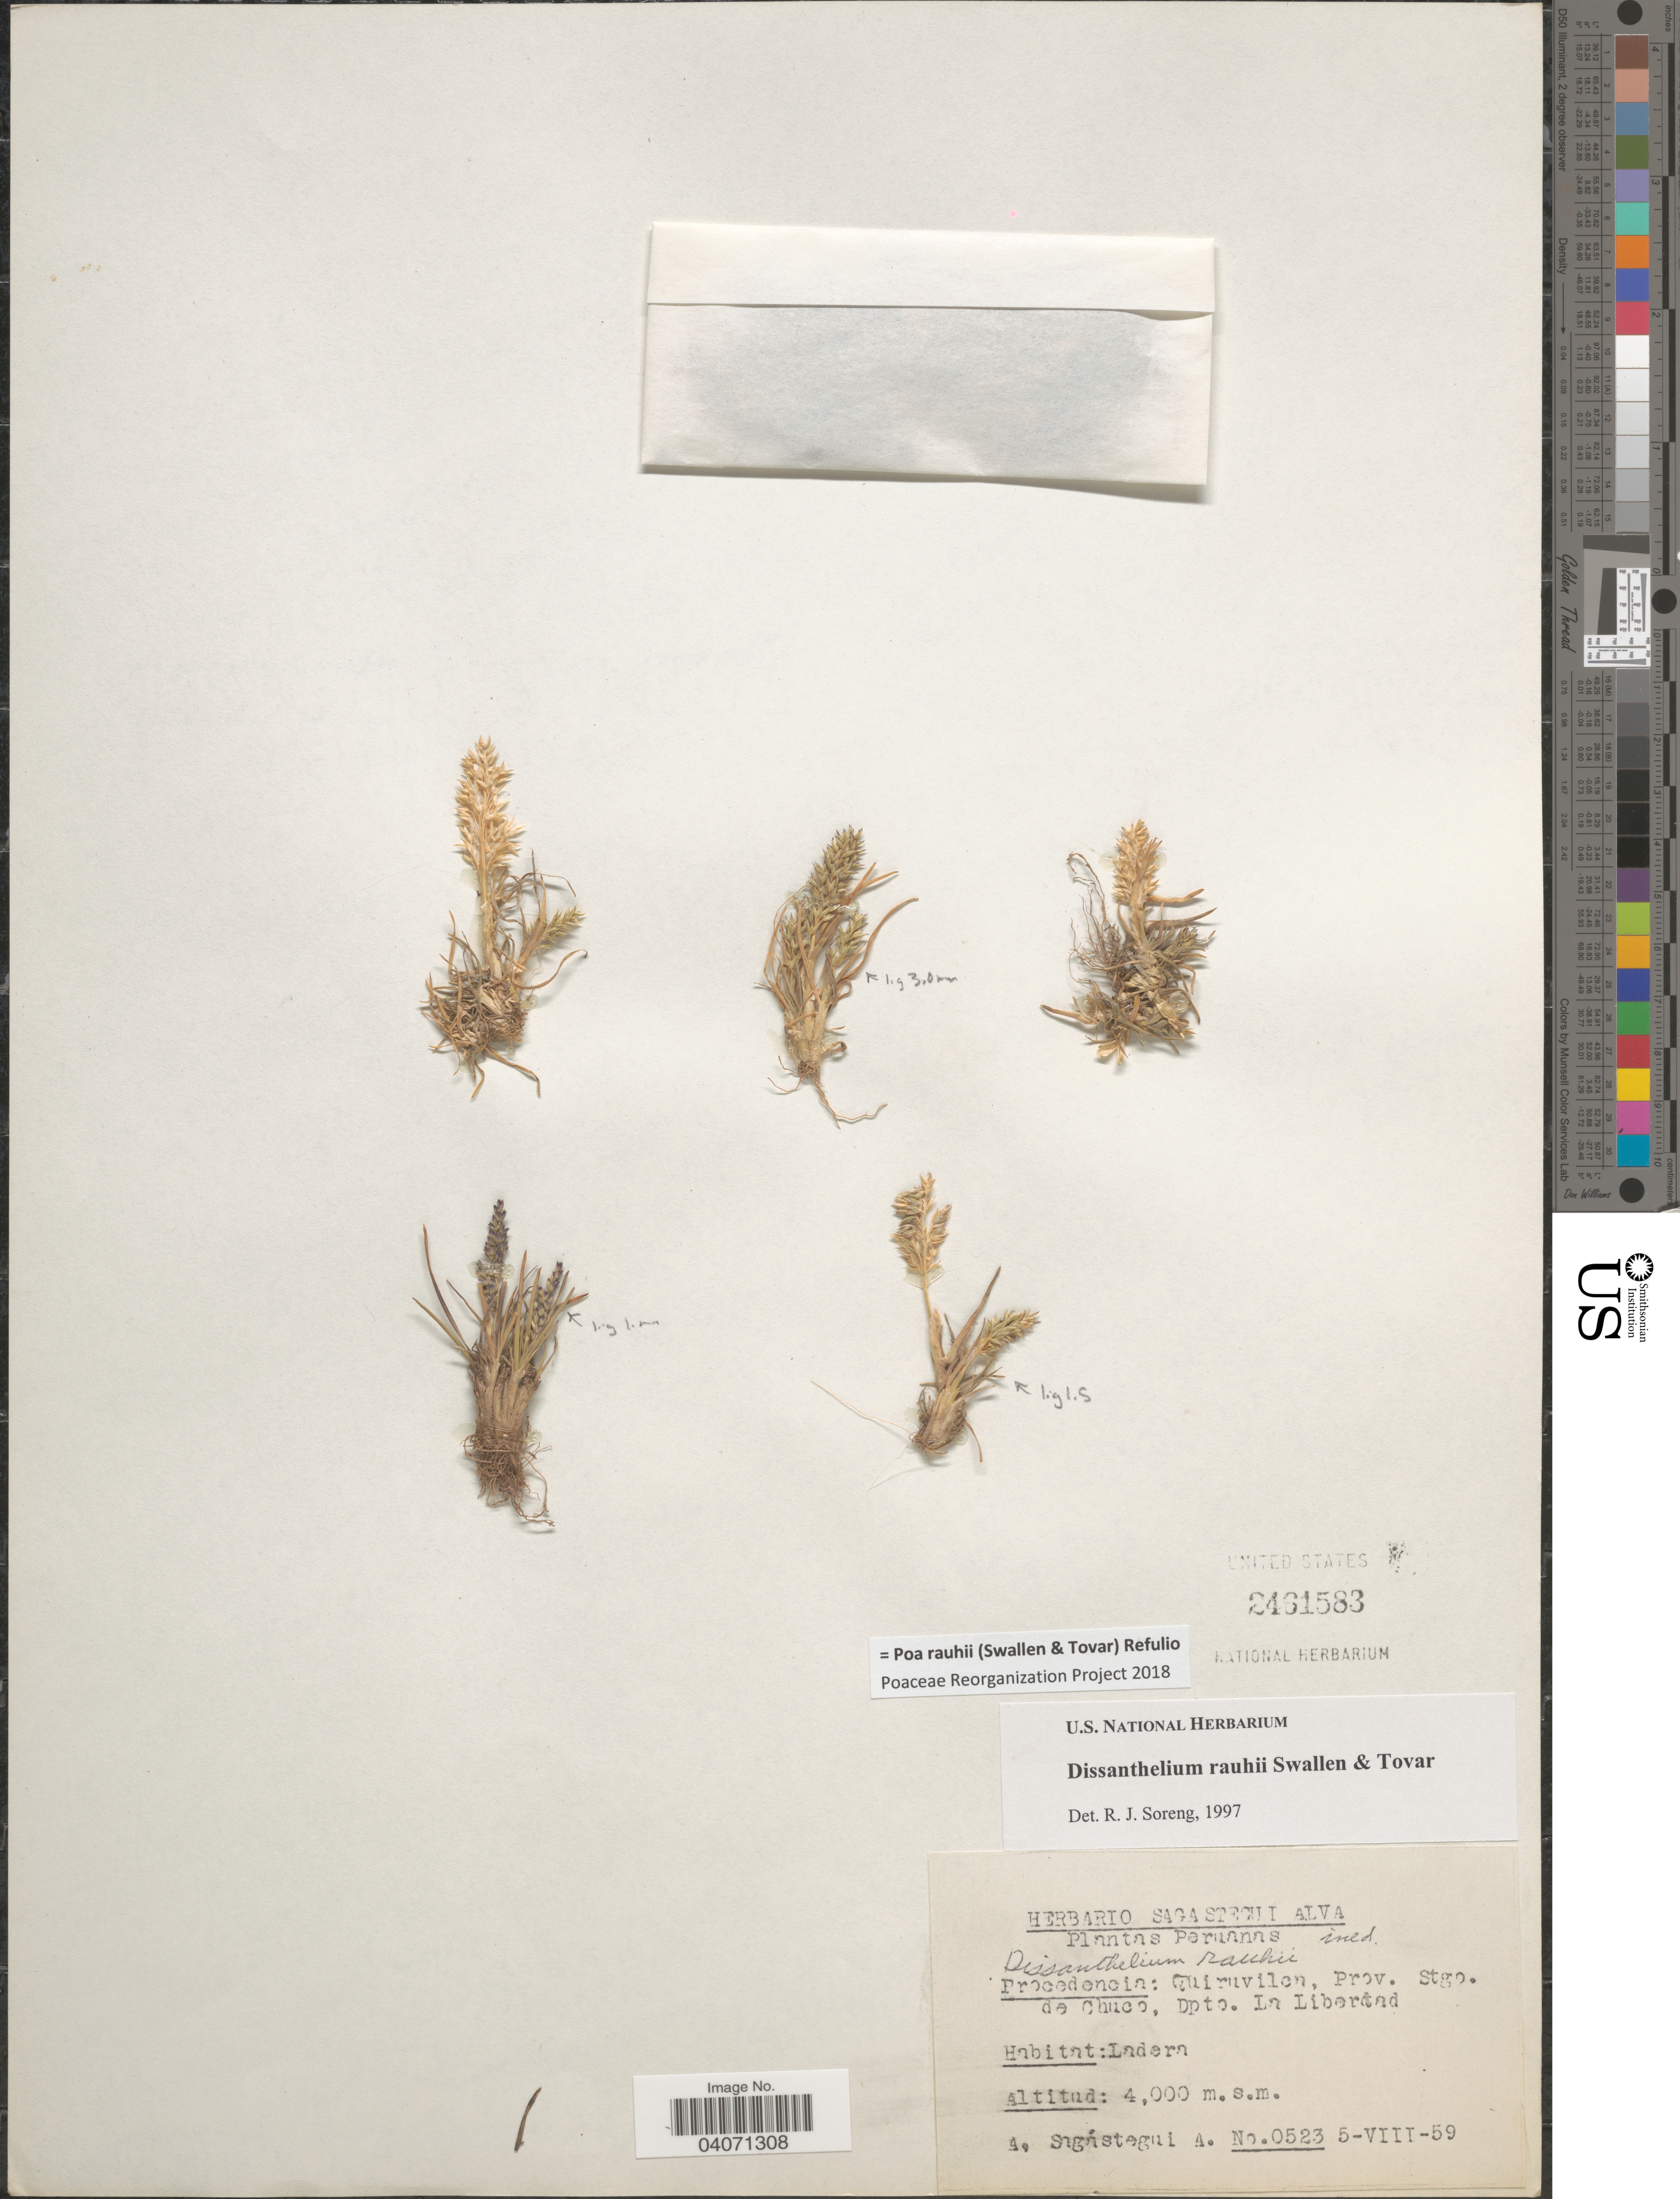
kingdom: Plantae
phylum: Tracheophyta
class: Liliopsida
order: Poales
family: Poaceae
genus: Poa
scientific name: Poa rauhii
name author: (Swallen & Tovar) Refulio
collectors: A. Sagástegui A.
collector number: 0523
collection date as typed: Transcribed d/m/y: 5/8/59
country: Peru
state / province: La Libertad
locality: Quiruvilon, Prov. Stgo. de Chuco, Dpto. La Libertad.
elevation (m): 4000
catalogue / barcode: US 2461583